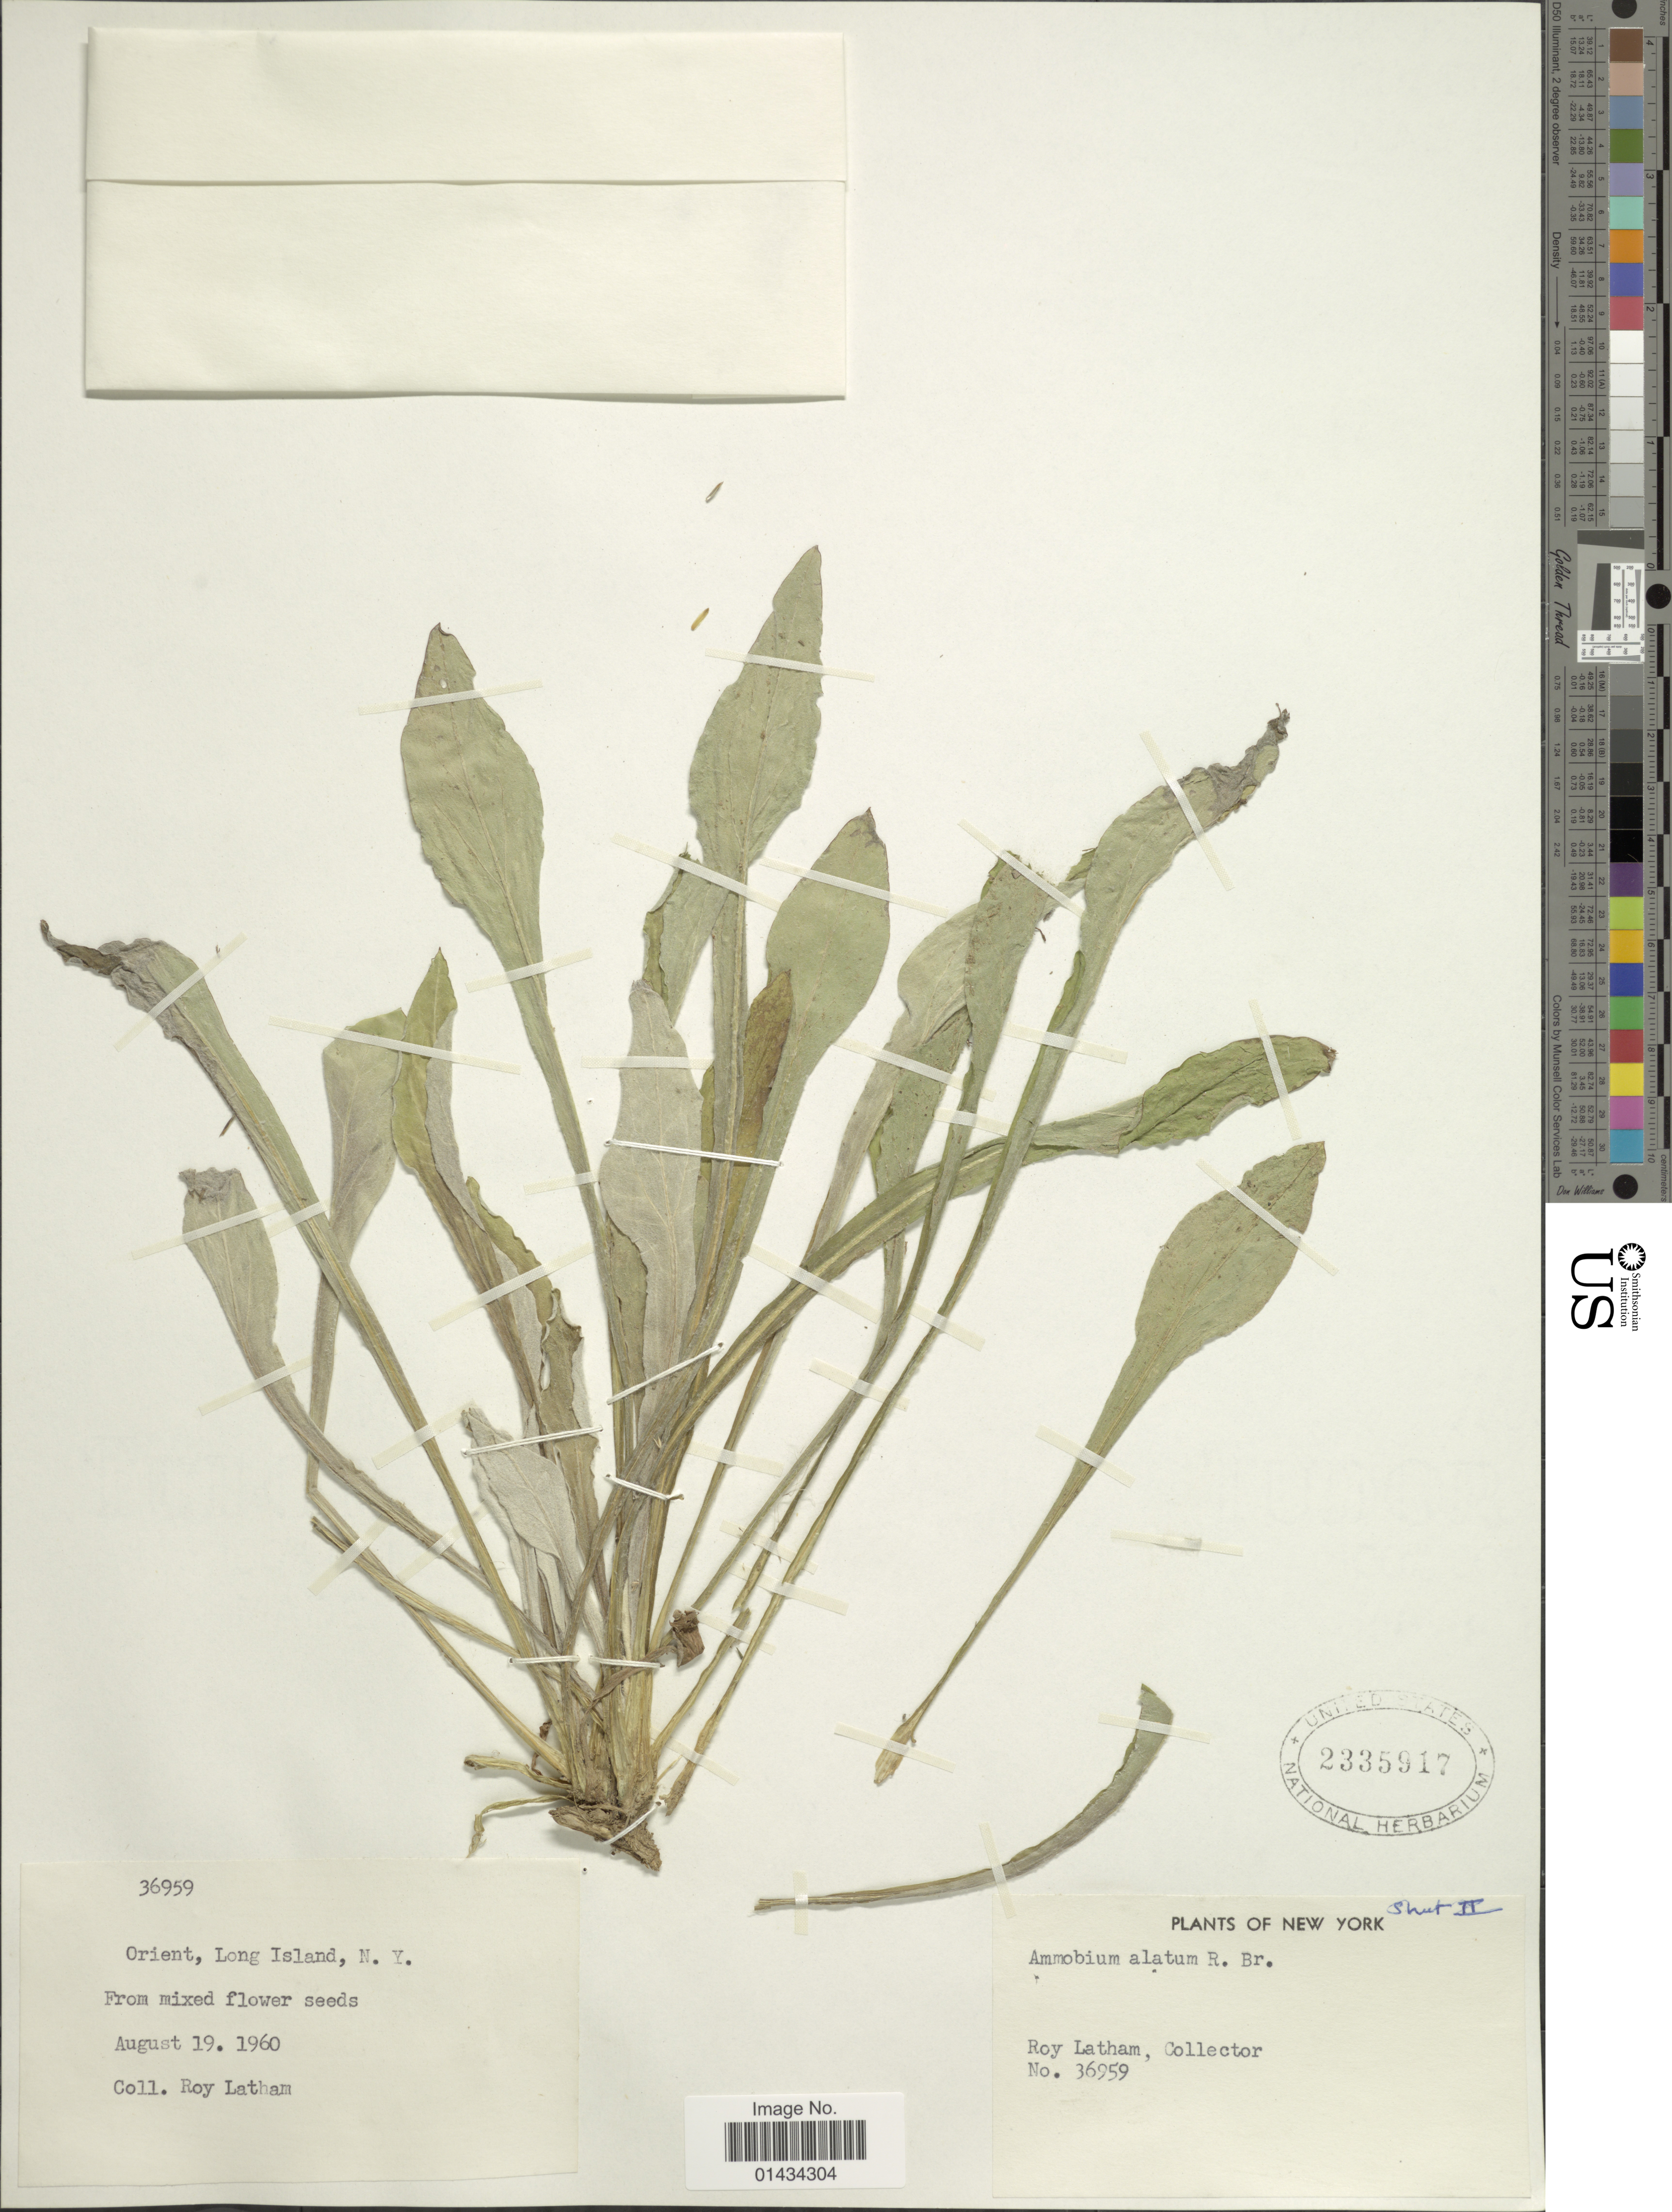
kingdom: Plantae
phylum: Tracheophyta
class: Magnoliopsida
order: Asterales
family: Asteraceae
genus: Ammobium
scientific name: Ammobium alatum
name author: R. Br.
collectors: R. Latham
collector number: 36959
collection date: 1960-08-19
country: United States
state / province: New York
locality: Orient, Long Island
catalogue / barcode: US 2335917